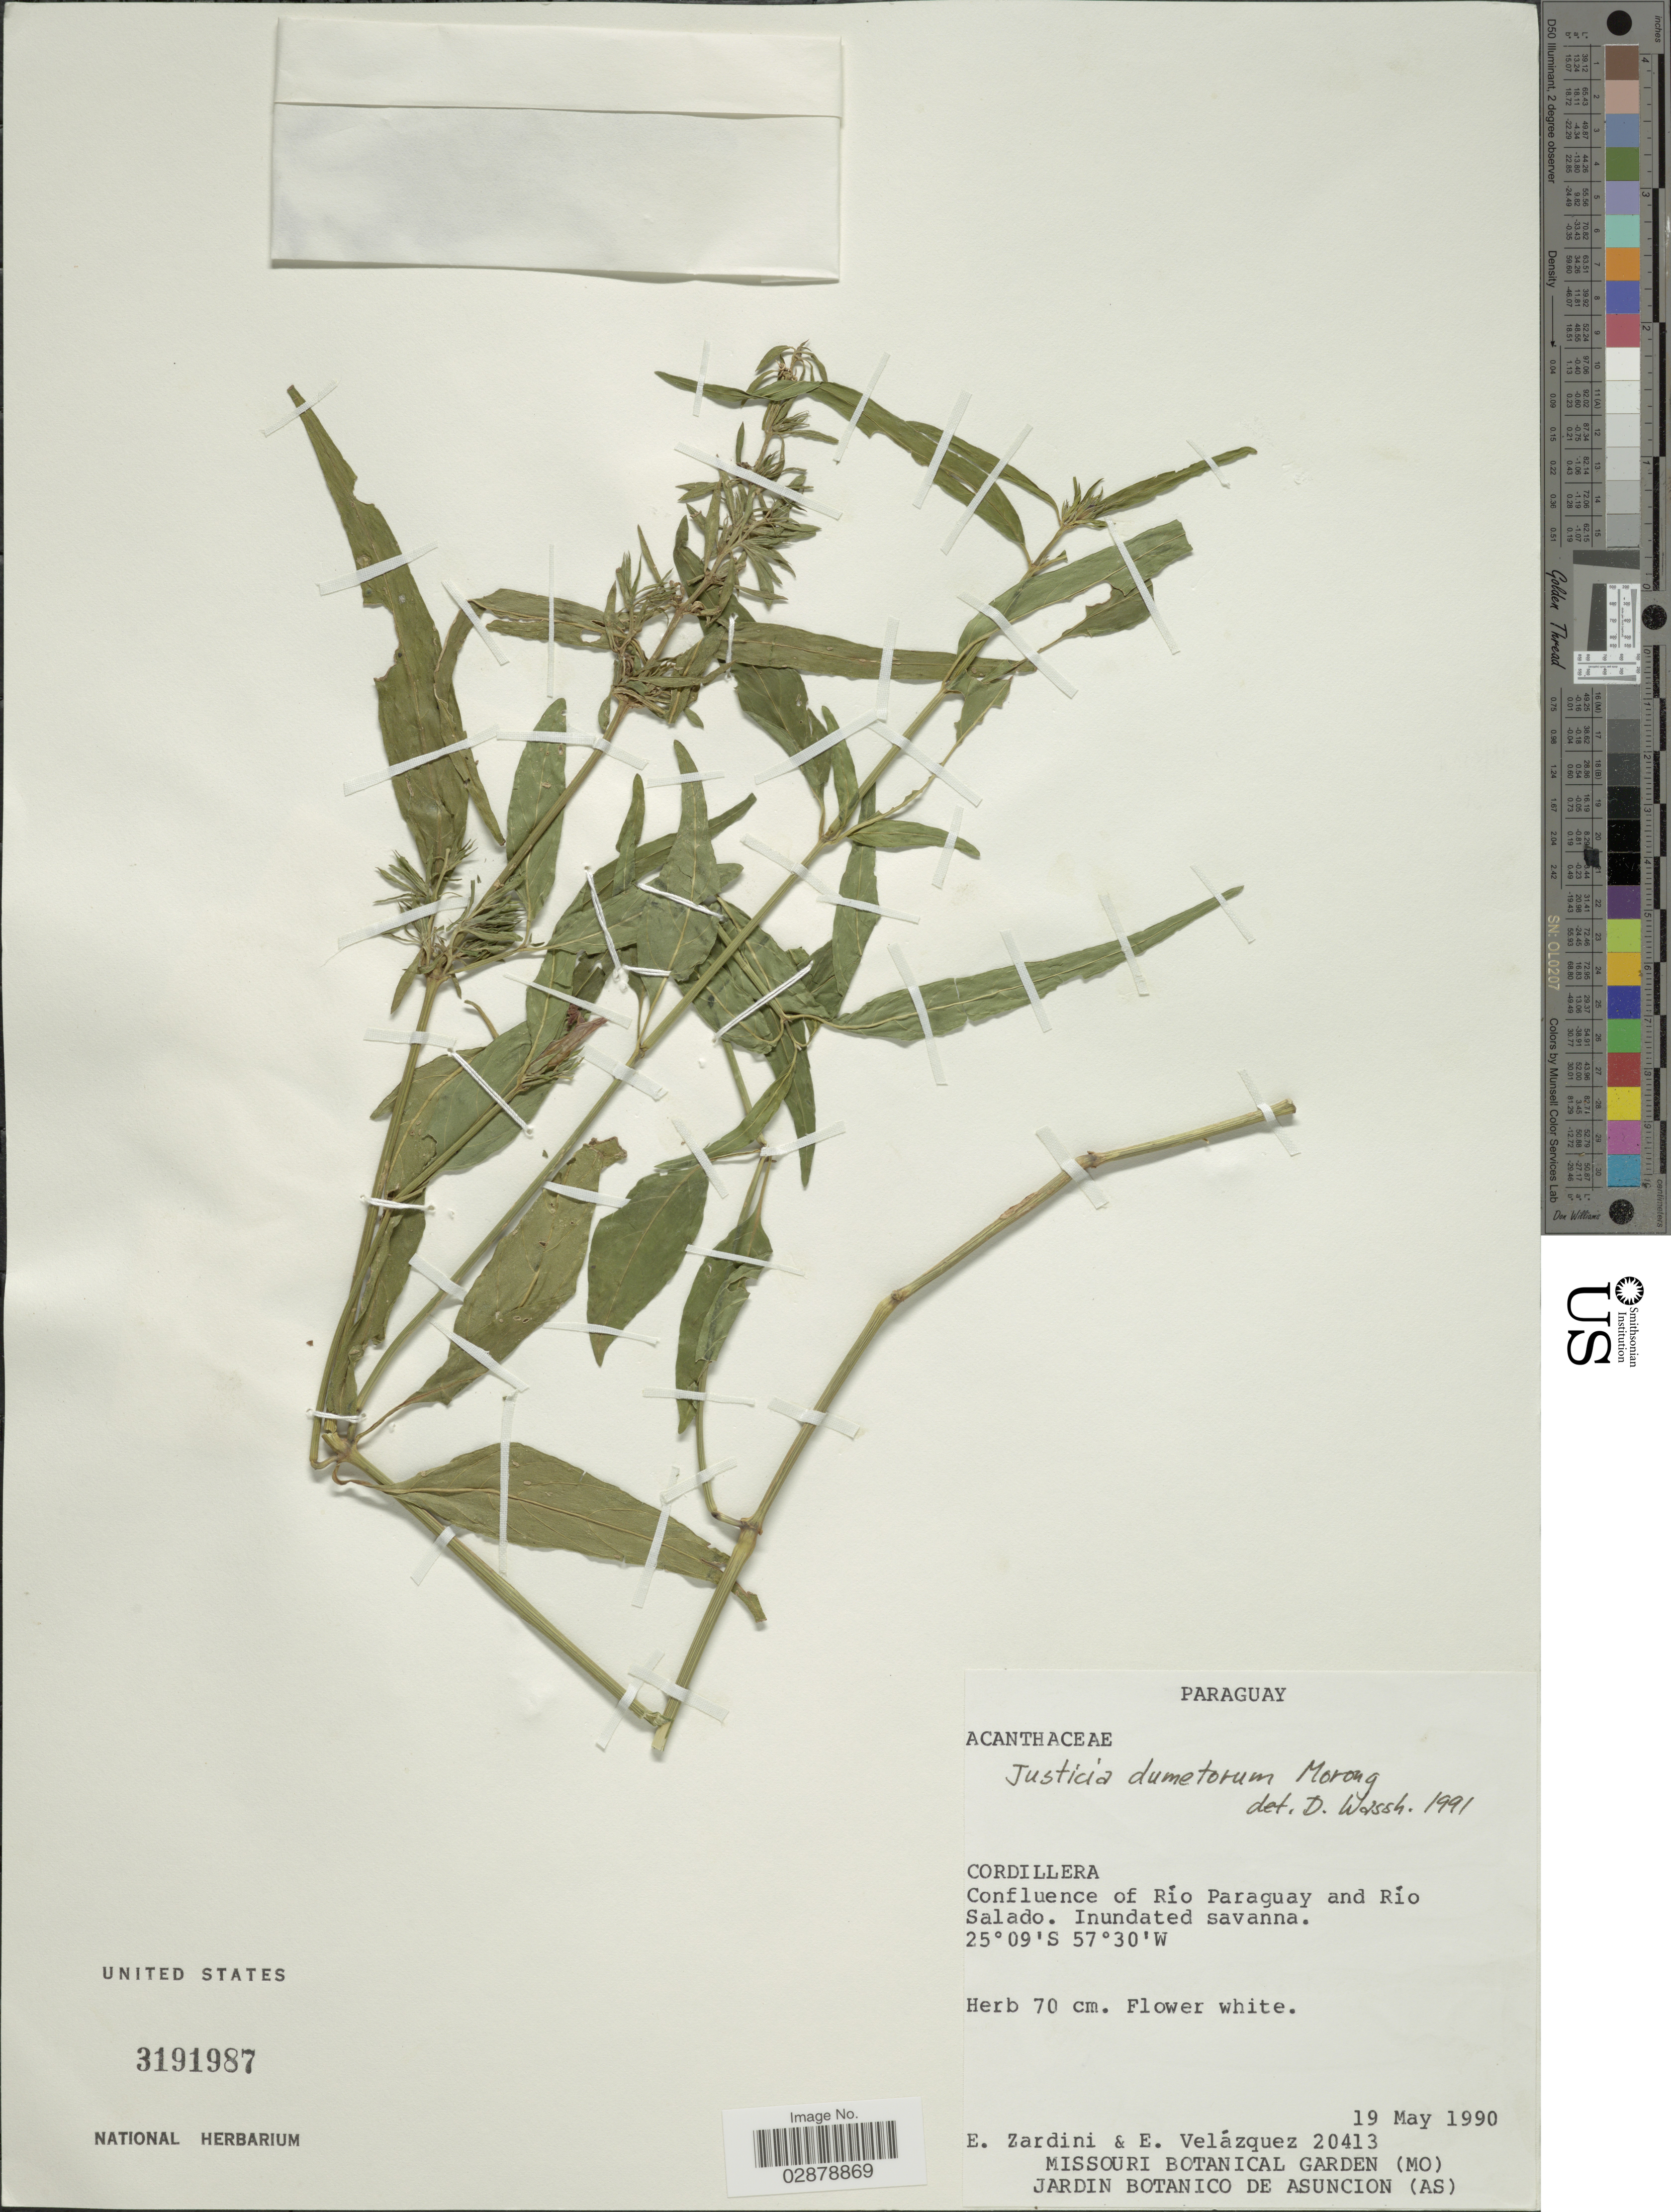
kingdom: Plantae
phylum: Tracheophyta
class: Magnoliopsida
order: Lamiales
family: Acanthaceae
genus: Justicia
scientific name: Justicia dumetorum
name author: Morong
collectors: E. Zardini & E. Velázquez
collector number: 20413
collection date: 1990-05-19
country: Paraguay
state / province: Cordillera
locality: Confluence of Río Paraguay and Río Salado.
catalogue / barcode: US 3191987